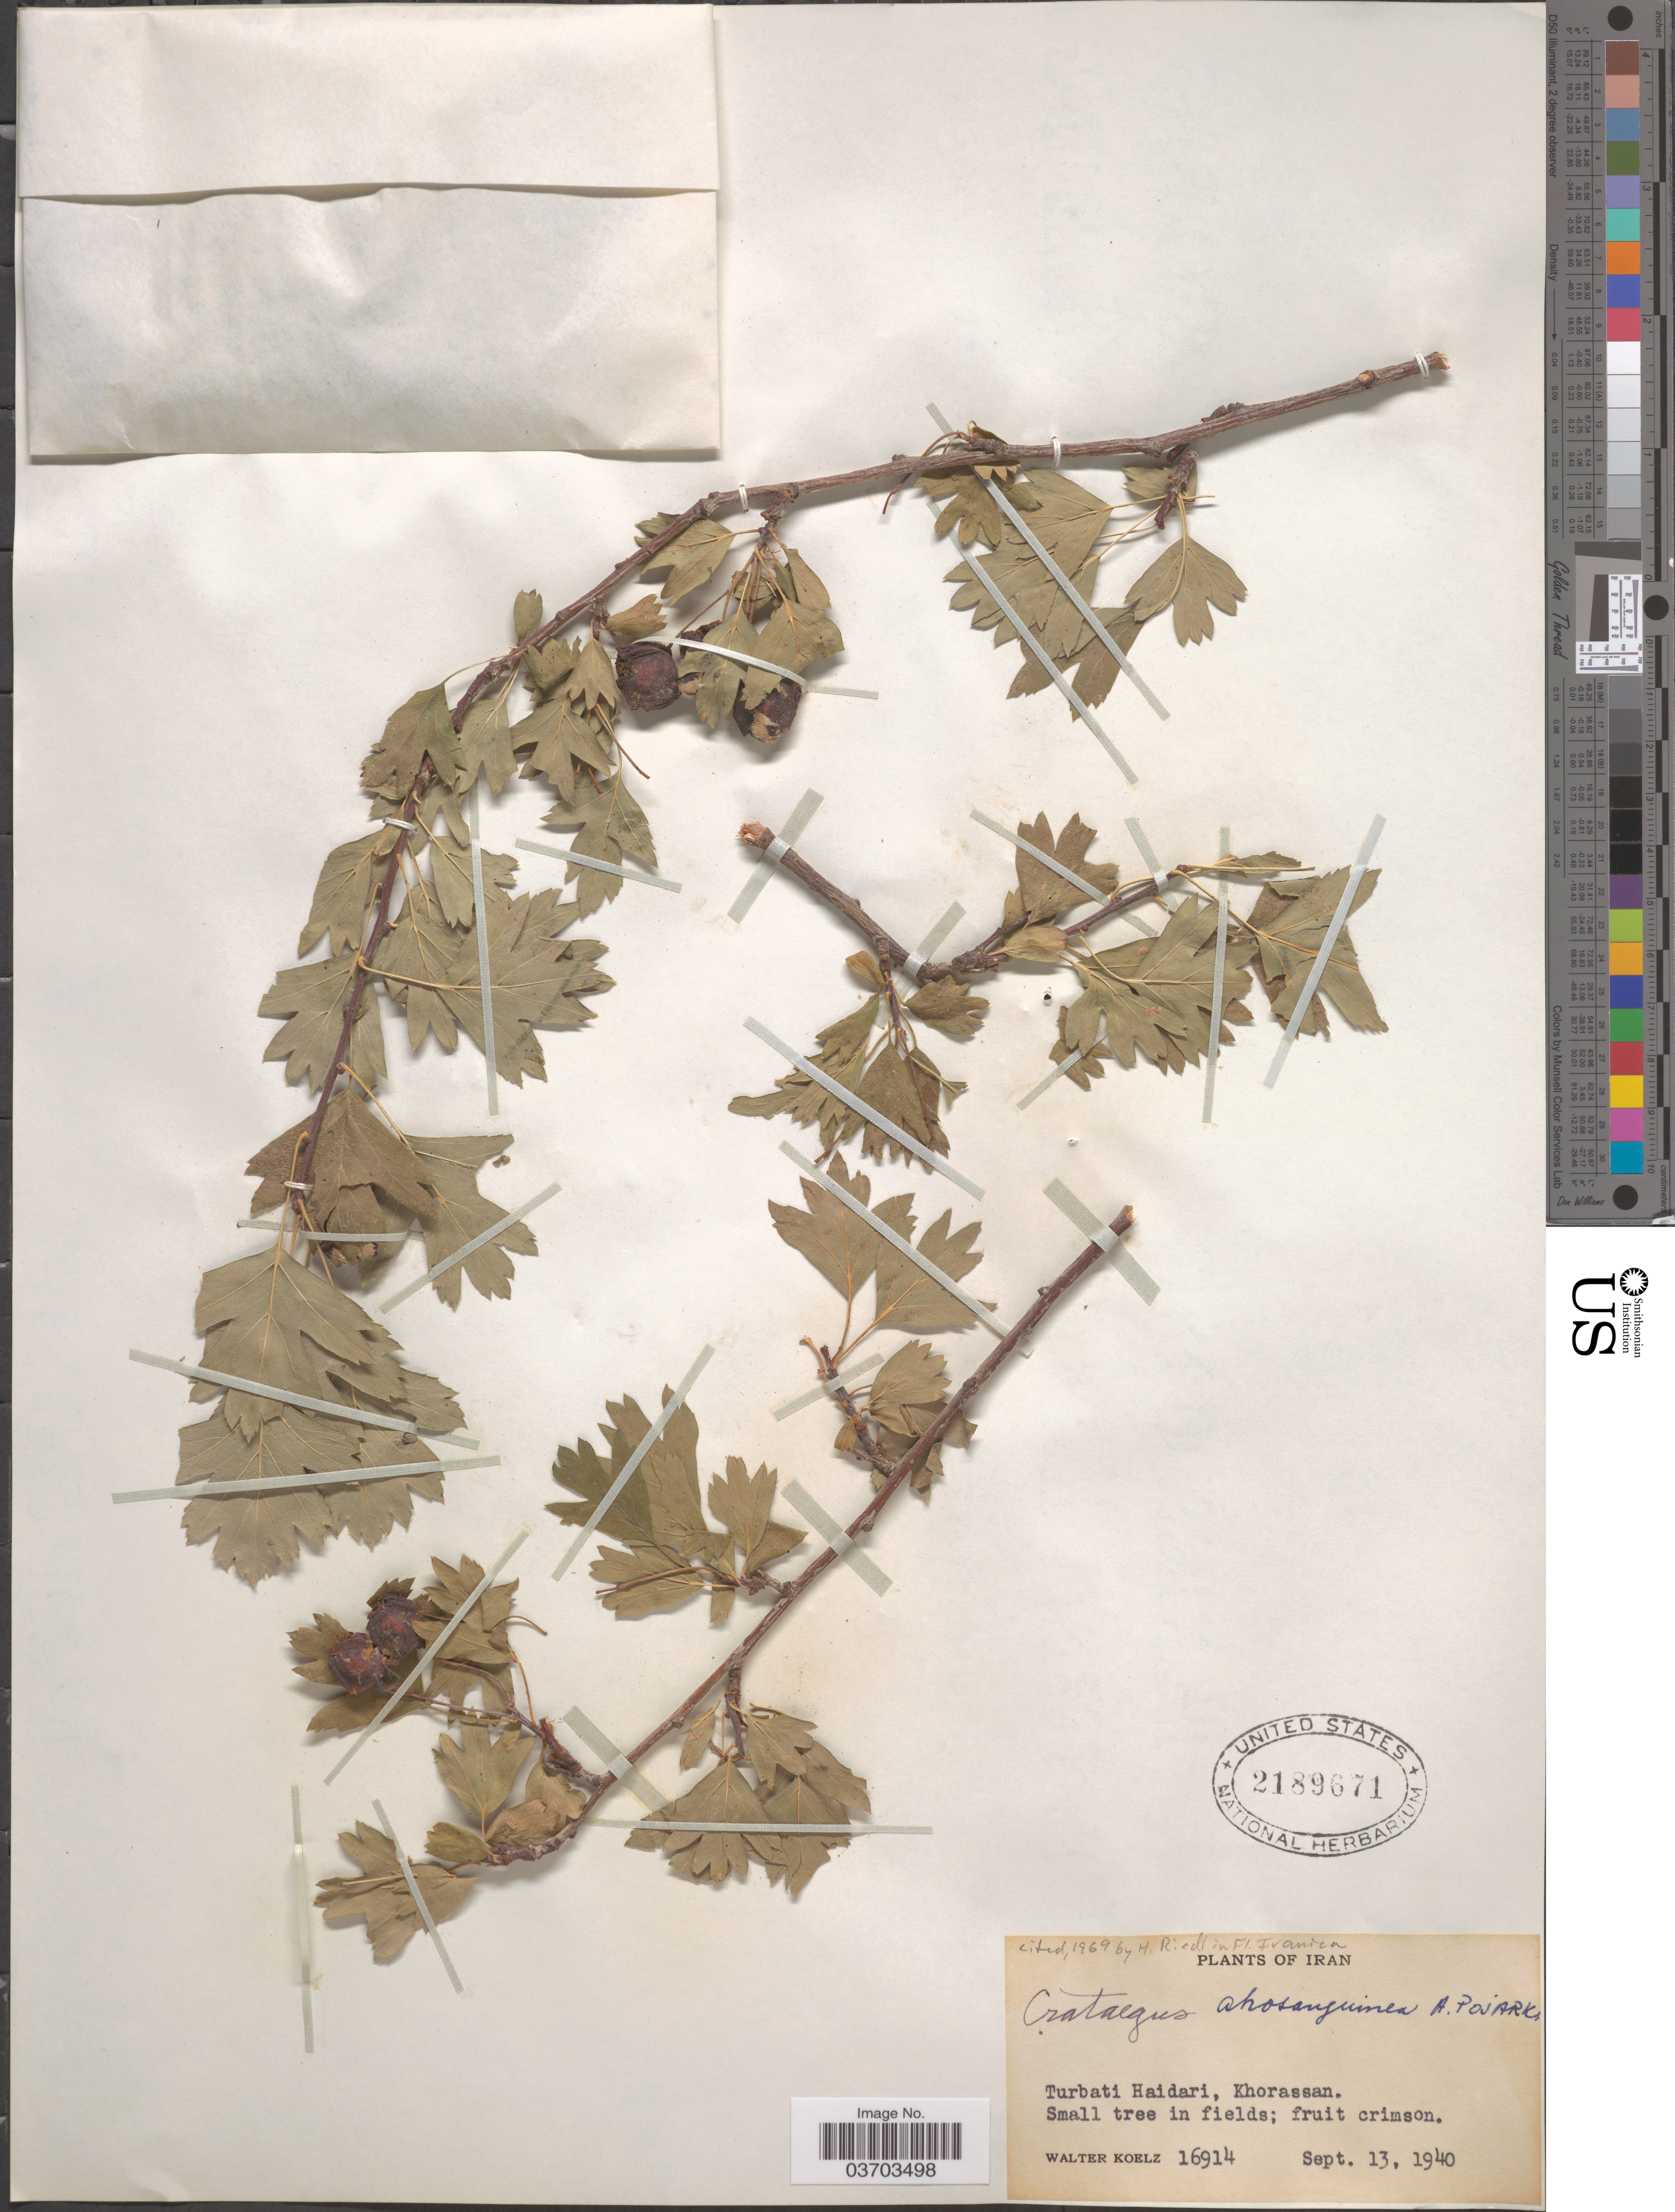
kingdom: Plantae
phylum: Tracheophyta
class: Magnoliopsida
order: Rosales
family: Rosaceae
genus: Crataegus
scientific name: Crataegus ambigua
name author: Becker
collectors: W. N. Koelz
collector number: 16914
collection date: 1940-09-13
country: Iran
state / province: Khorasan [obsolete]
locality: Turbati Haidari, Khorassan.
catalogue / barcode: US 2189671